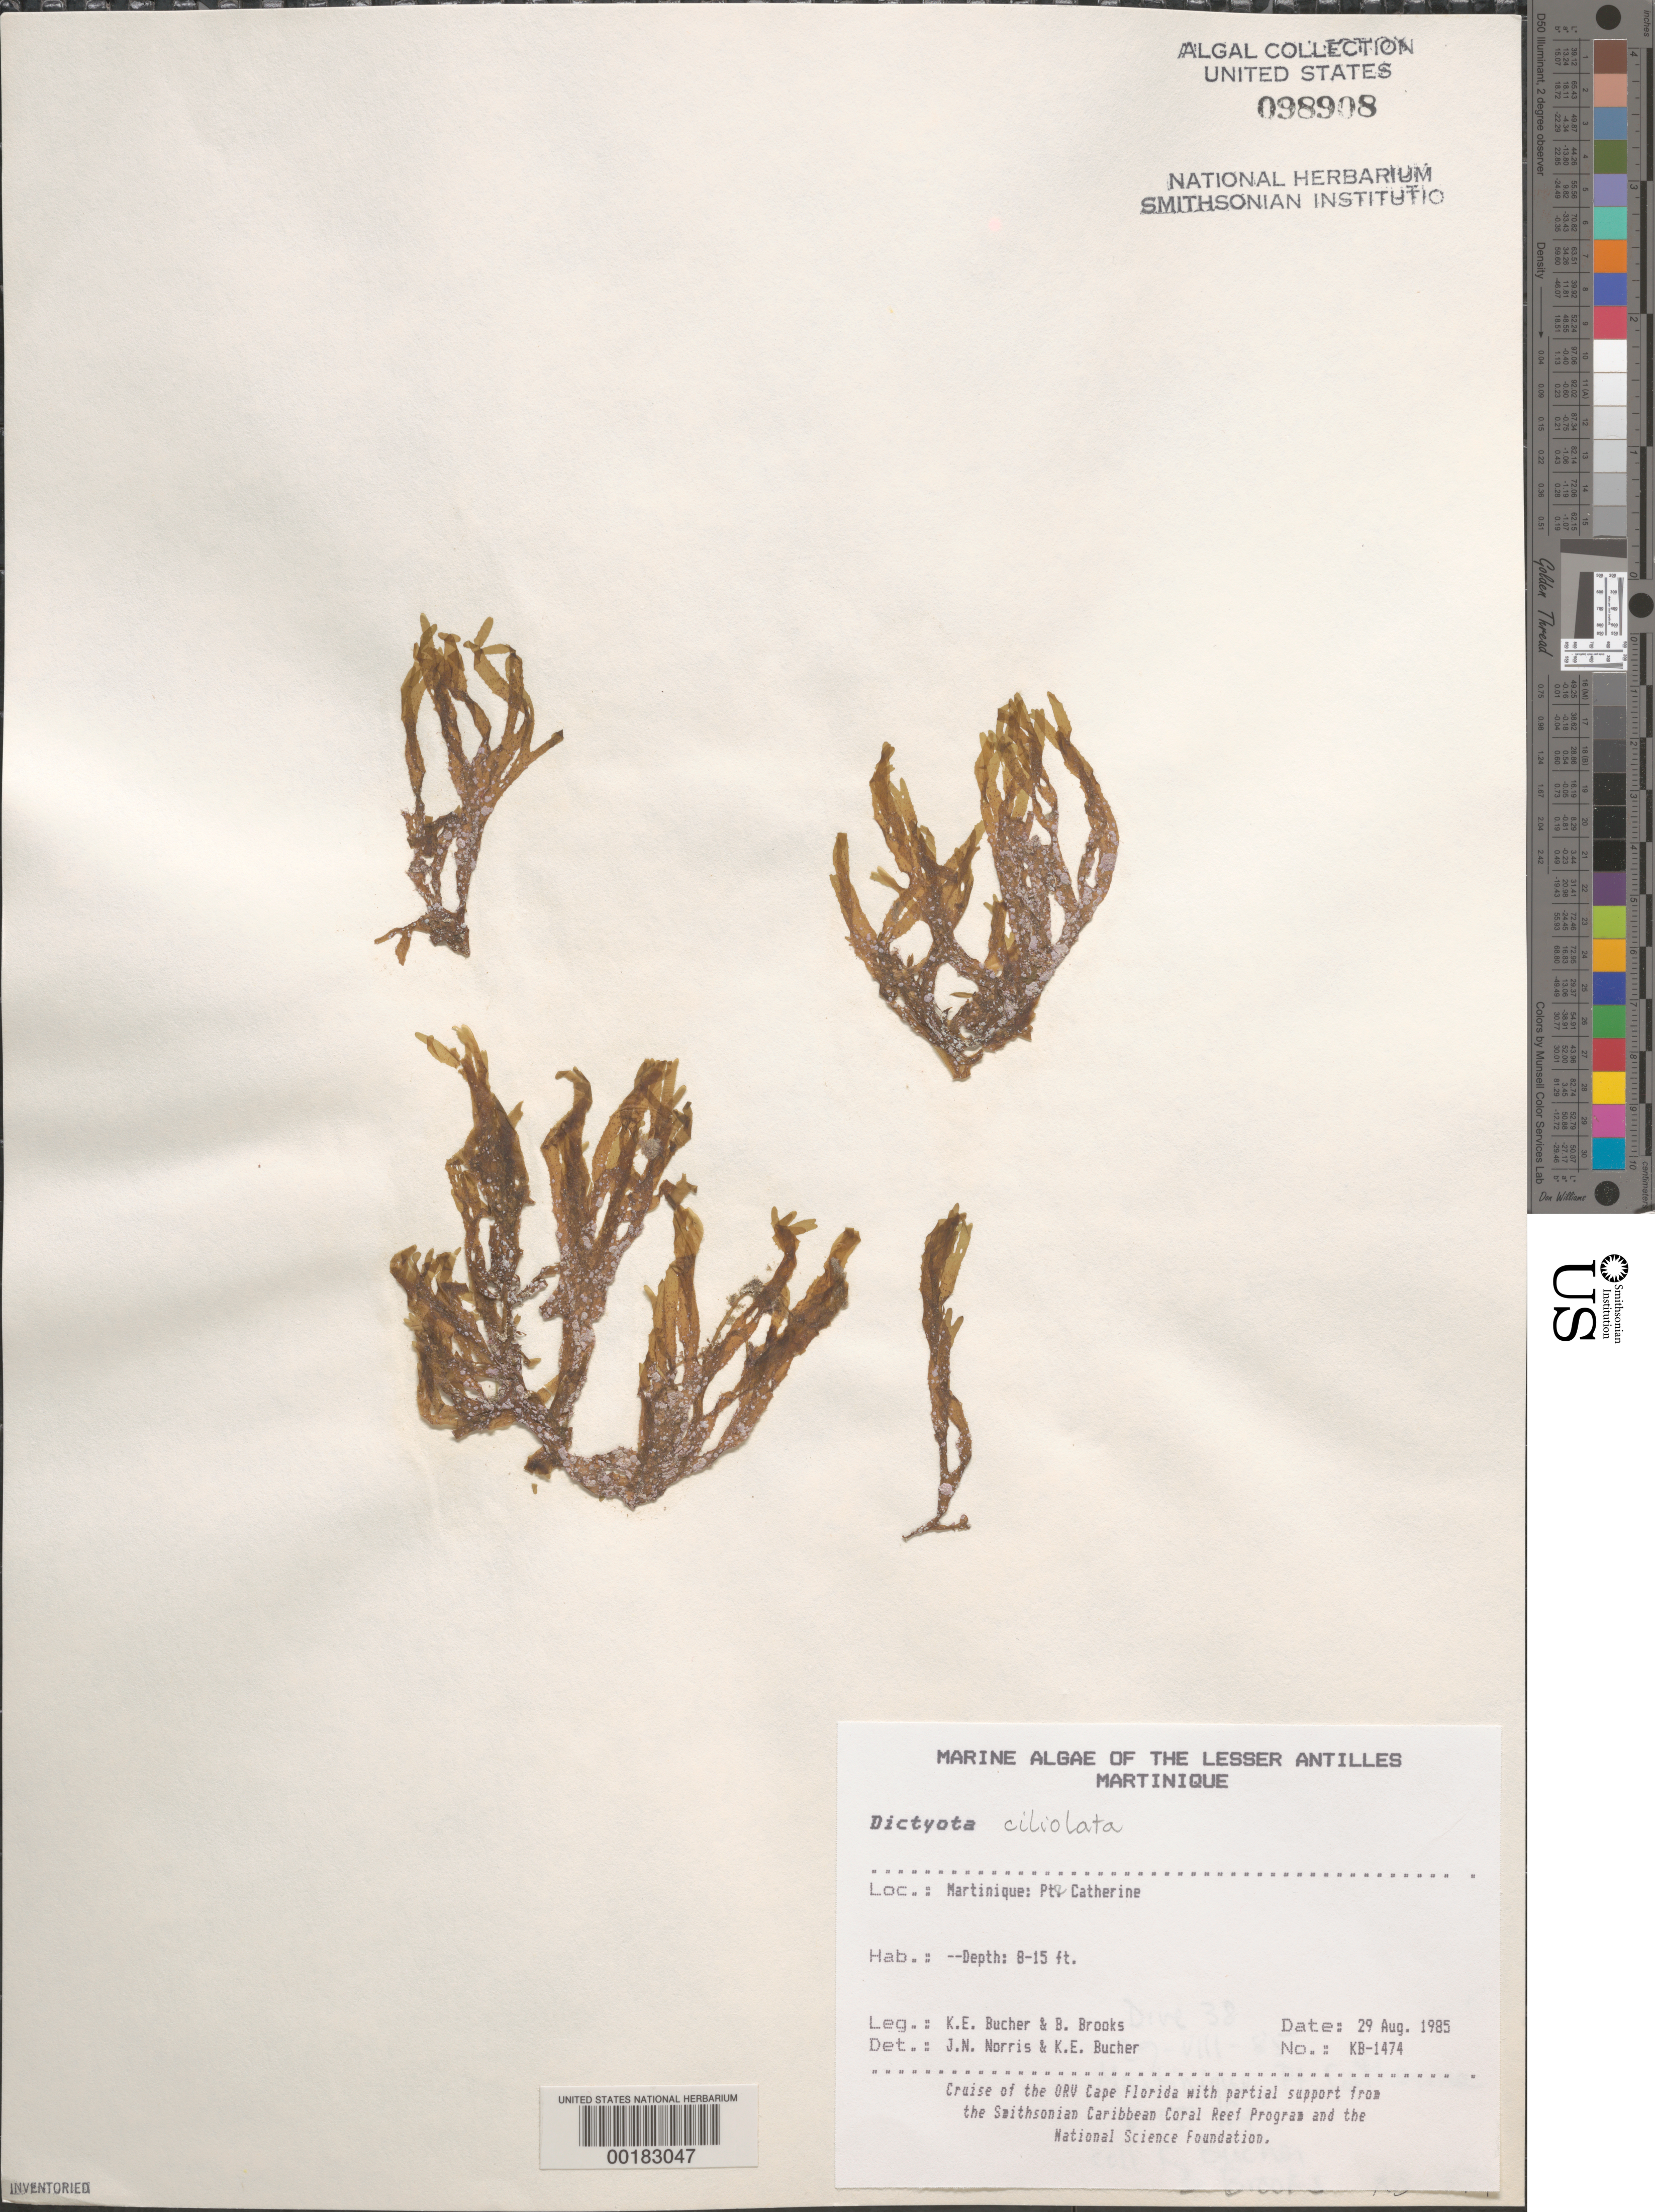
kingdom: Chromista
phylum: Ochrophyta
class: Phaeophyceae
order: Dictyotales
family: Dictyotaceae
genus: Dictyota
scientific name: Dictyota ciliolata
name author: Sond. ex Kütz.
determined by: Norris, J. N.; Bucher, K. E.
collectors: K. E. Bucher & B. Brooks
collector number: Kb-1474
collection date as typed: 29 Aug 1985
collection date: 1985-08-29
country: Martinique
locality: Pointe Catherine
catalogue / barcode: US 98908